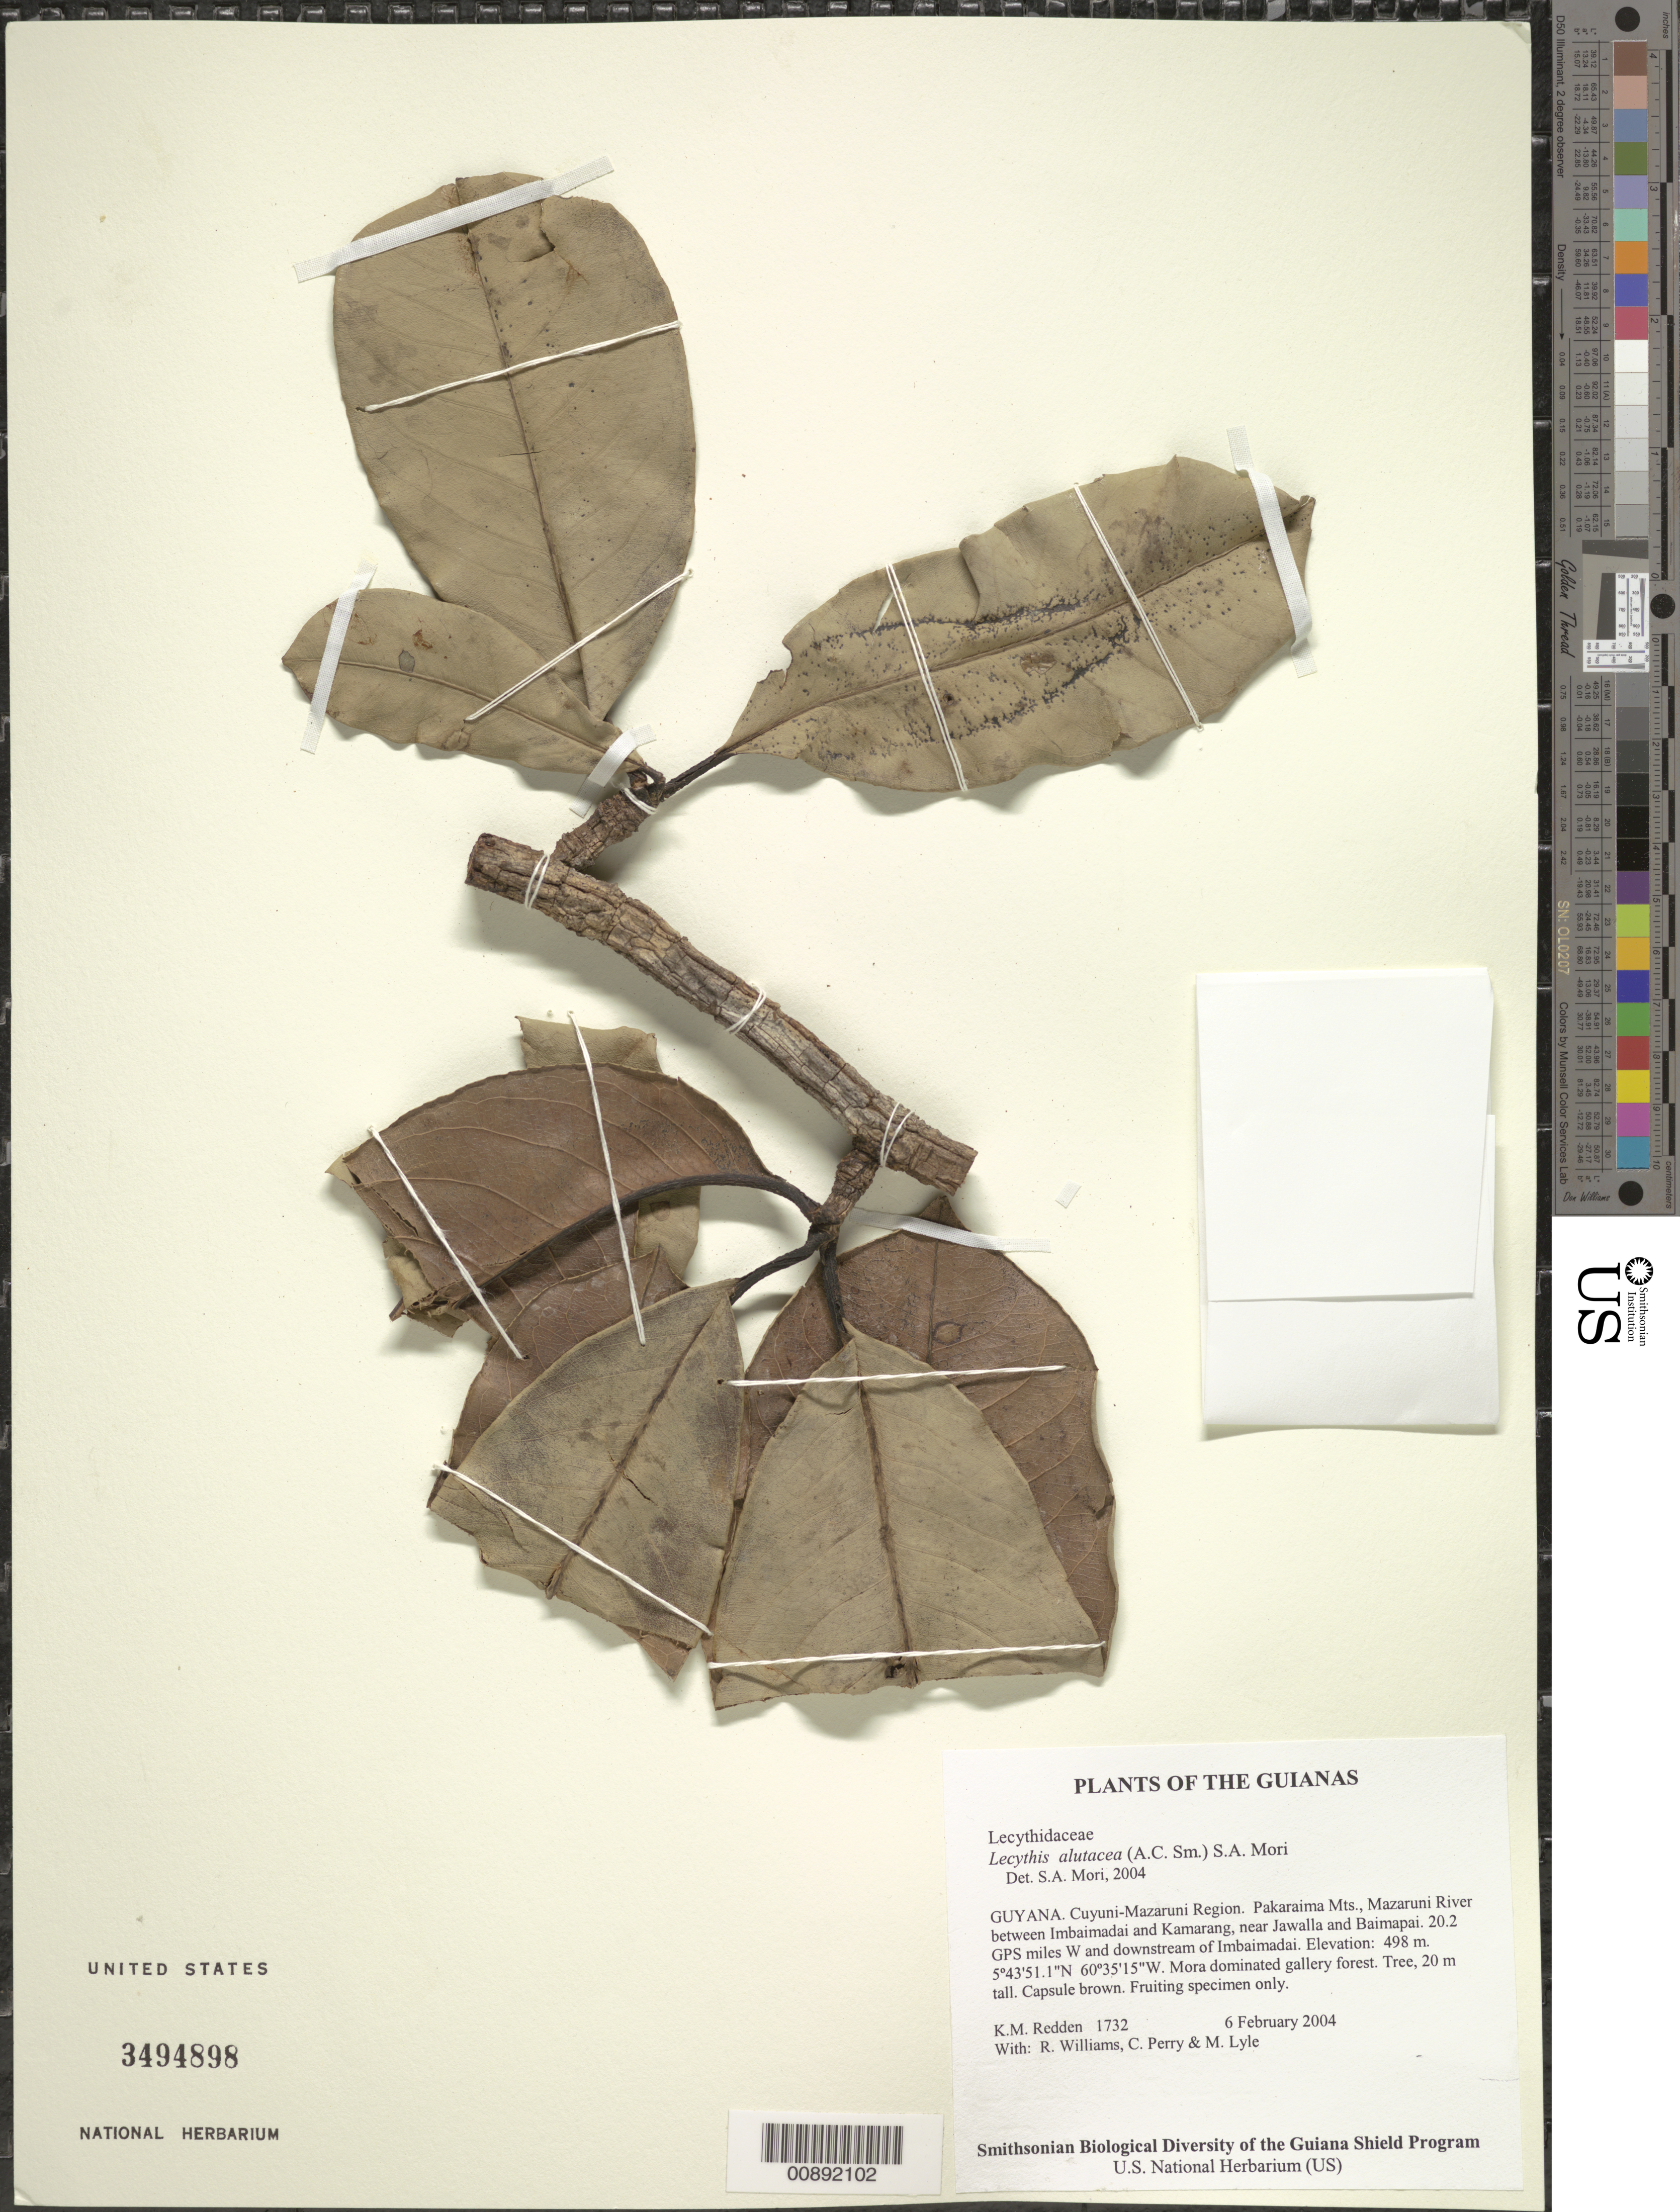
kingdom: Plantae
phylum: Tracheophyta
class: Magnoliopsida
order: Ericales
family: Lecythidaceae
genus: Lecythis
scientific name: Lecythis alutacea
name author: (A.C. Sm.) S.A. Mori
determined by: Mori, Scott A.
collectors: K. M. Redden, R. Williams, C. Perry & M. Lyle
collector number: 1732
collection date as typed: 6 February 2004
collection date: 2004-02-06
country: Guyana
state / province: Cuyuni-Mazaruni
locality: Pakaraima Mts., Mazaruni River between Imbaimadai and Kamarang, near Jawalla and Baimapai. 20.2 GPS miles W and downstream of Imbaimadai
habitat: Mora dominated gallery forest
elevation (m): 498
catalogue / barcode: US 3494898